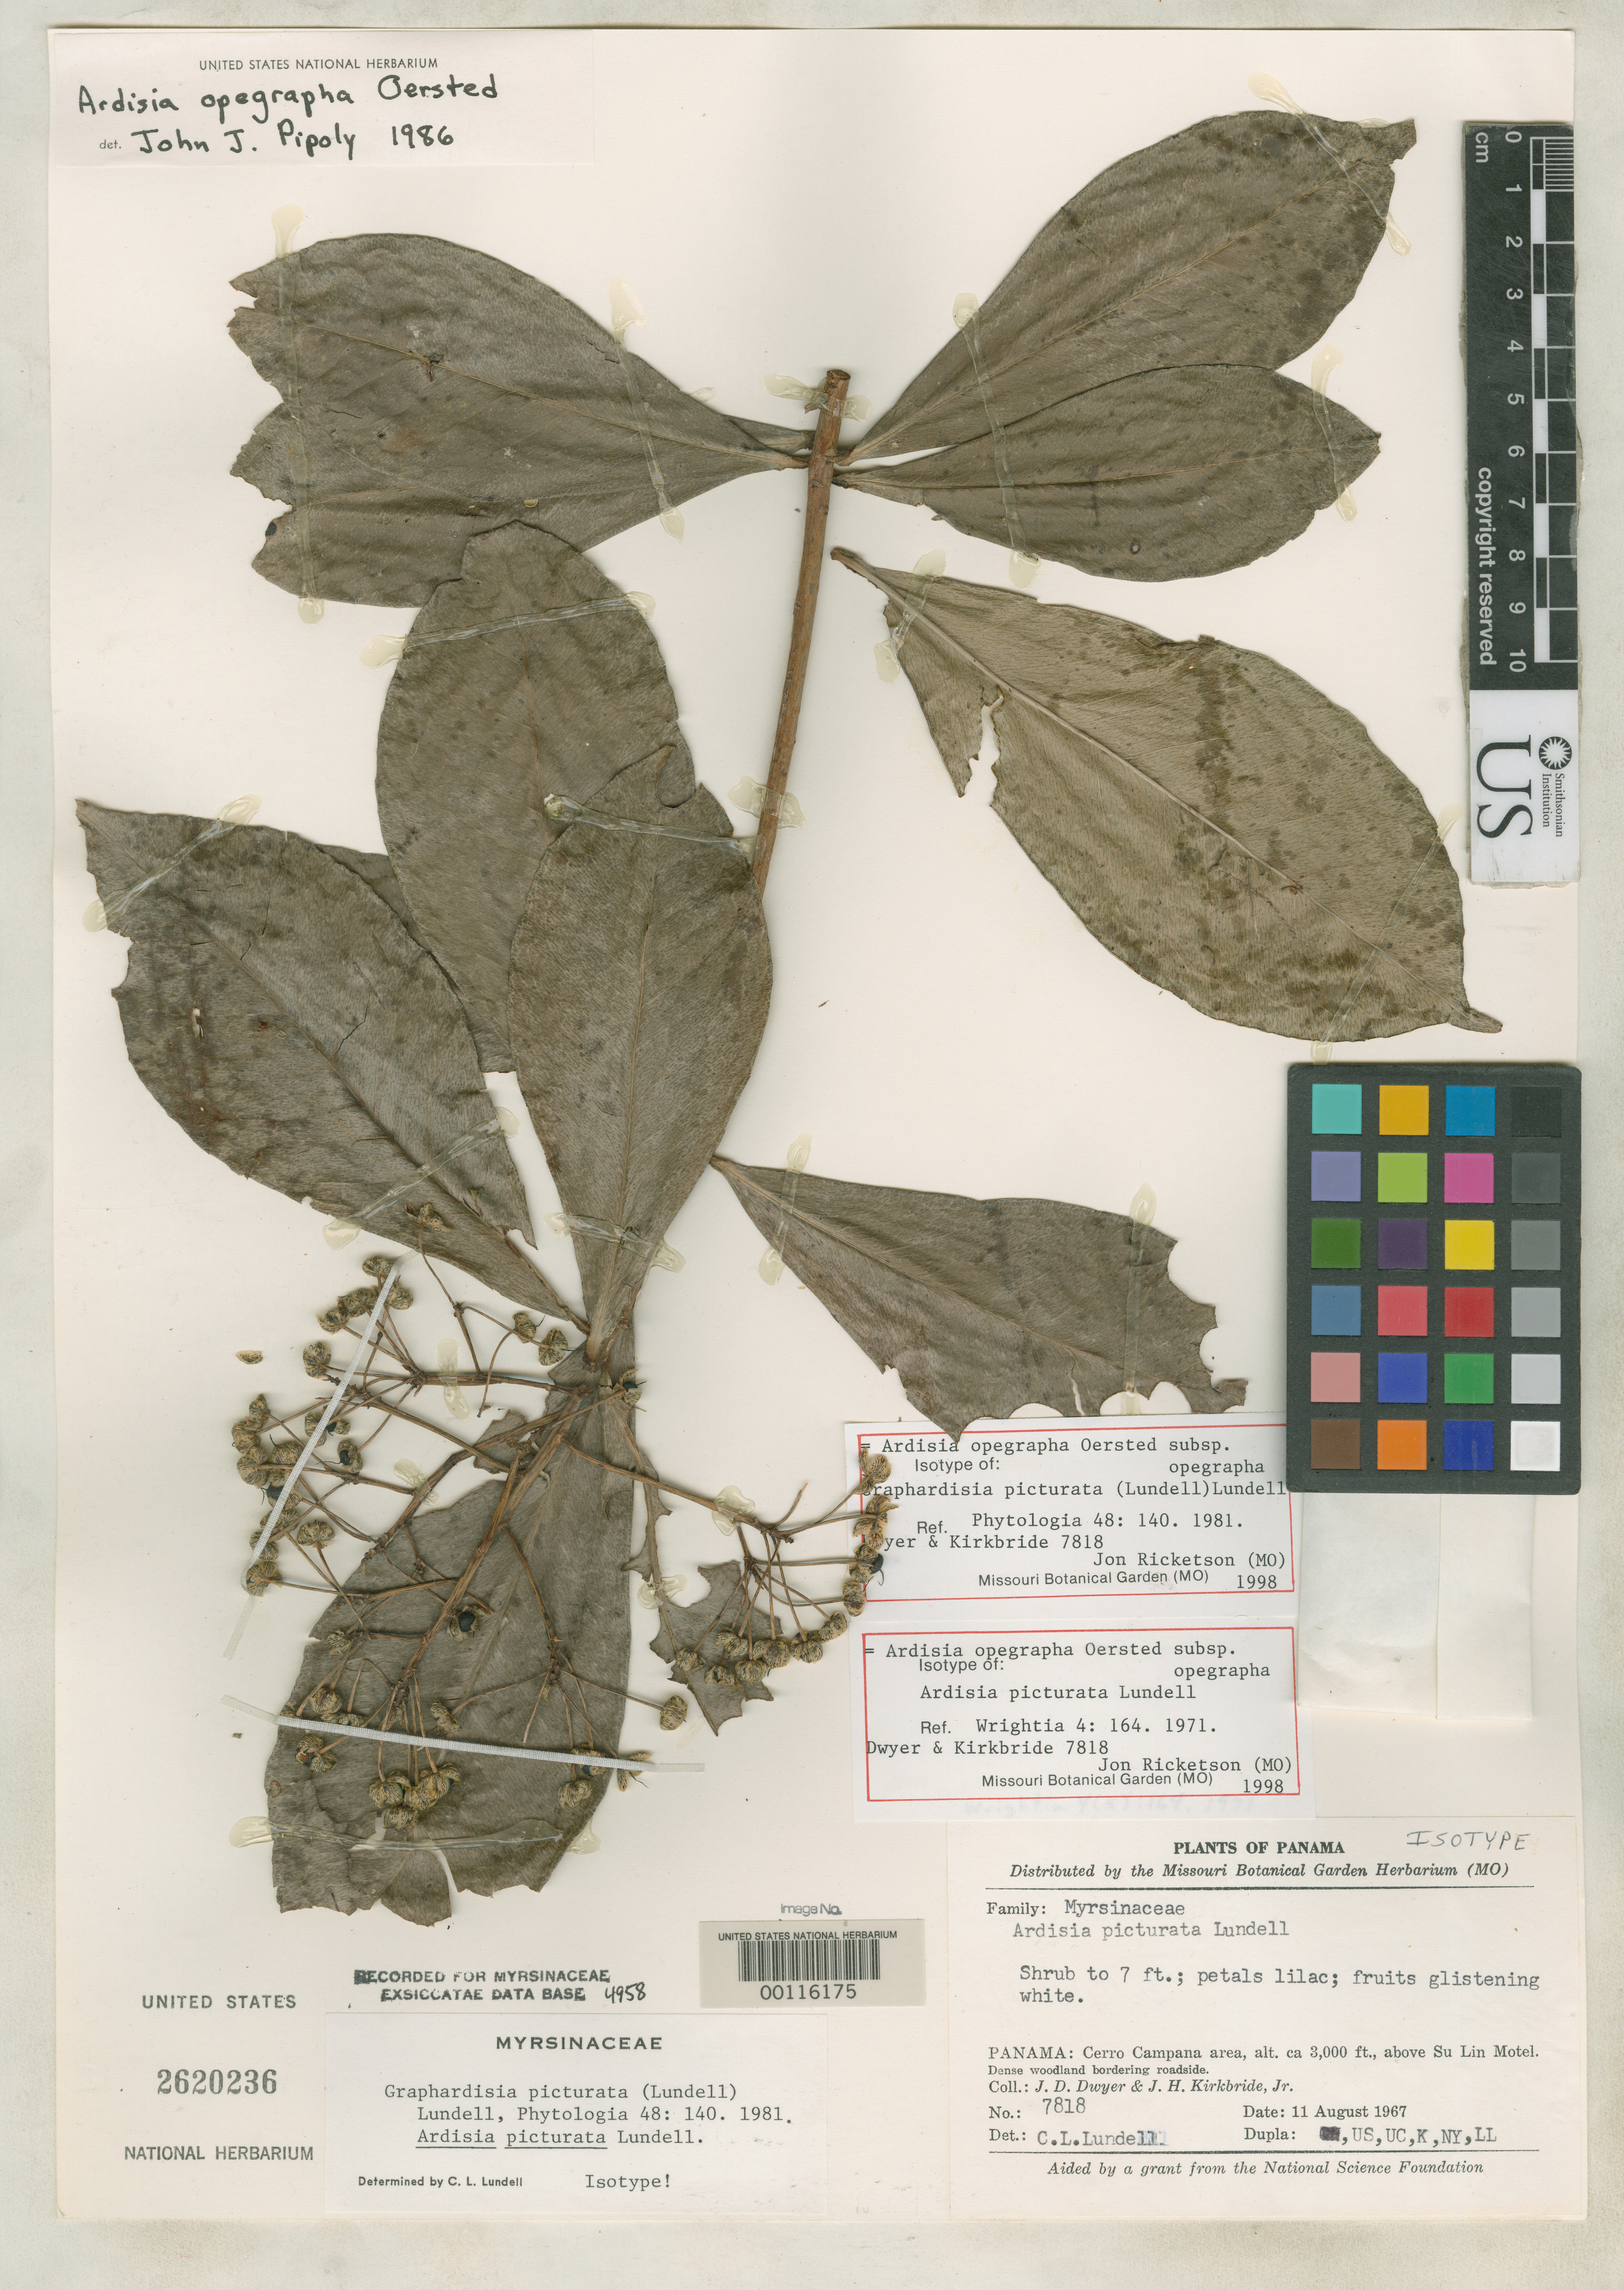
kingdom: Plantae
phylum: Tracheophyta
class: Magnoliopsida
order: Ericales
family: Primulaceae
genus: Ardisia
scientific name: Ardisia picturata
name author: Lundell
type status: Isotype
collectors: J. D. Dwyer & J. H. Kirkbride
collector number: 7818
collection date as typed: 11 Aug 1967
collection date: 1967-08-11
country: Panama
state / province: Panamá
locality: Cerro Campana area above Su Lin Motel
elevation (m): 914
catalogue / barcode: US 2620236